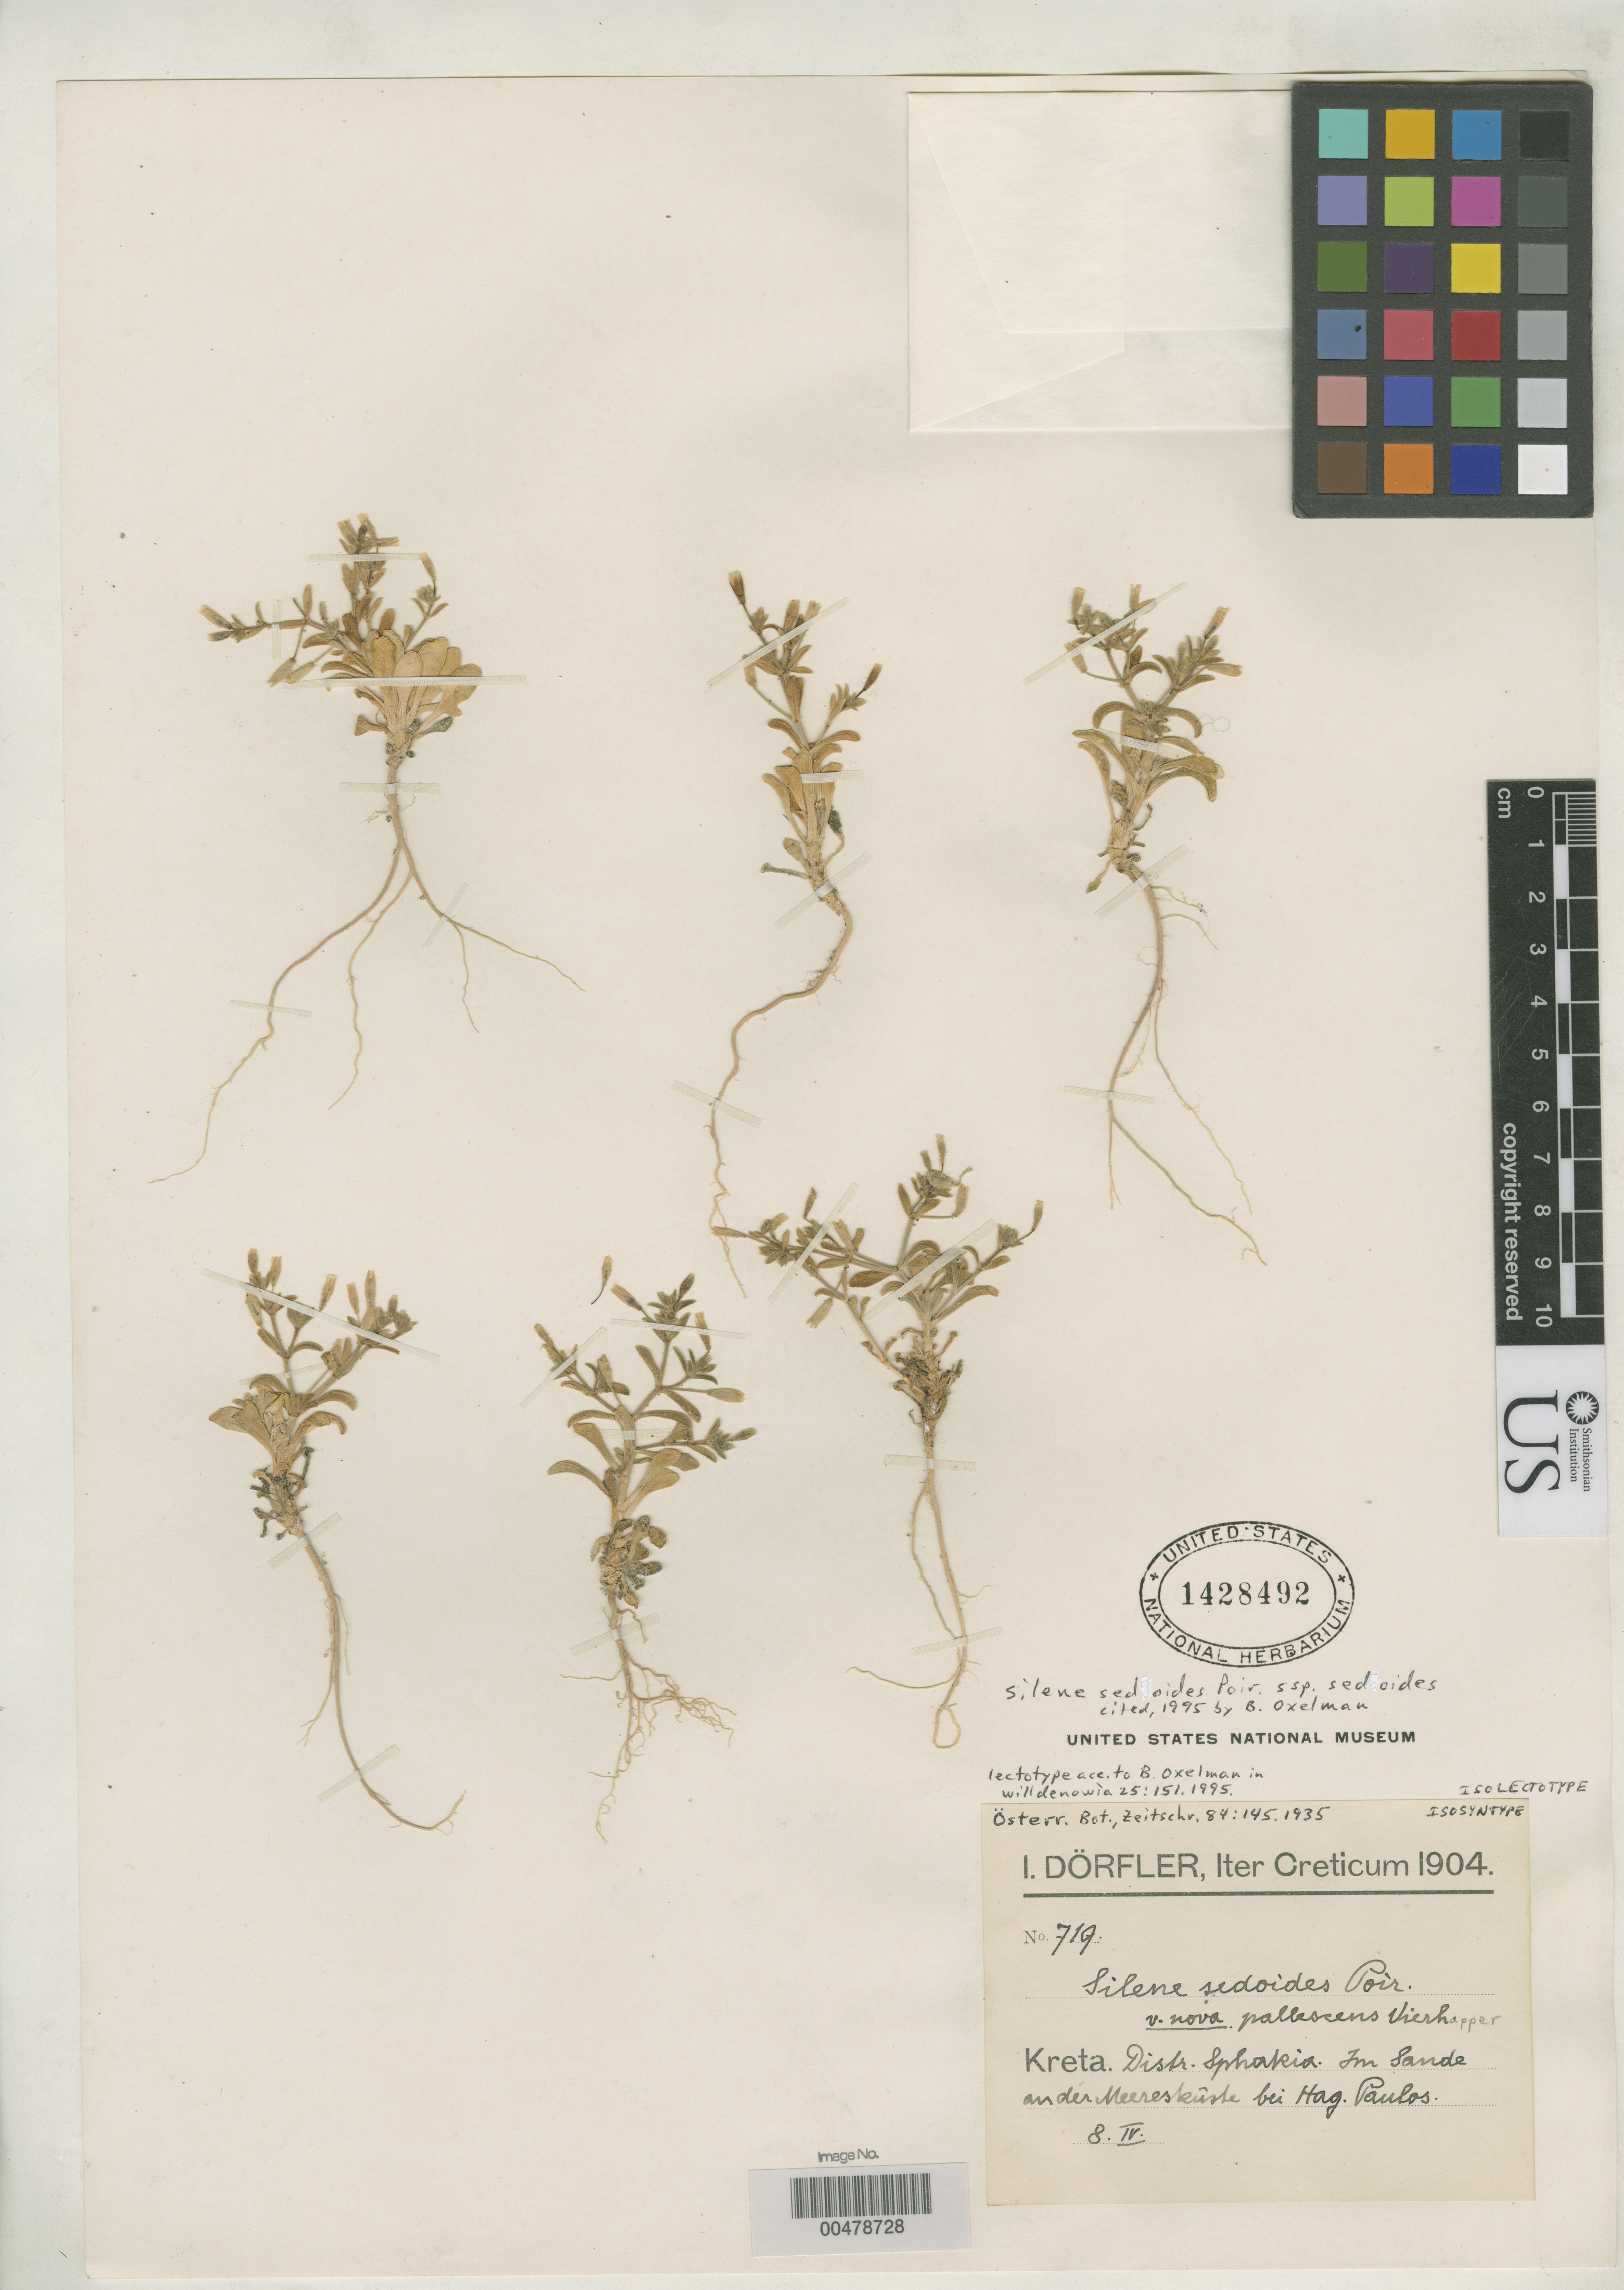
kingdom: Plantae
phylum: Tracheophyta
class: Magnoliopsida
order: Caryophyllales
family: Caryophyllaceae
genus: Silene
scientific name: Silene sedoides var. pallescens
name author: Vierh.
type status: Isolectotype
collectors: I. Dörfler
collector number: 719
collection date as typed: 08 Apr 1904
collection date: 1904-04-08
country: Greece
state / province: Crete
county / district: Sphakia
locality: Im Sande ander Meereskuste bei Hag. Paulos.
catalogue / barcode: US 1428492